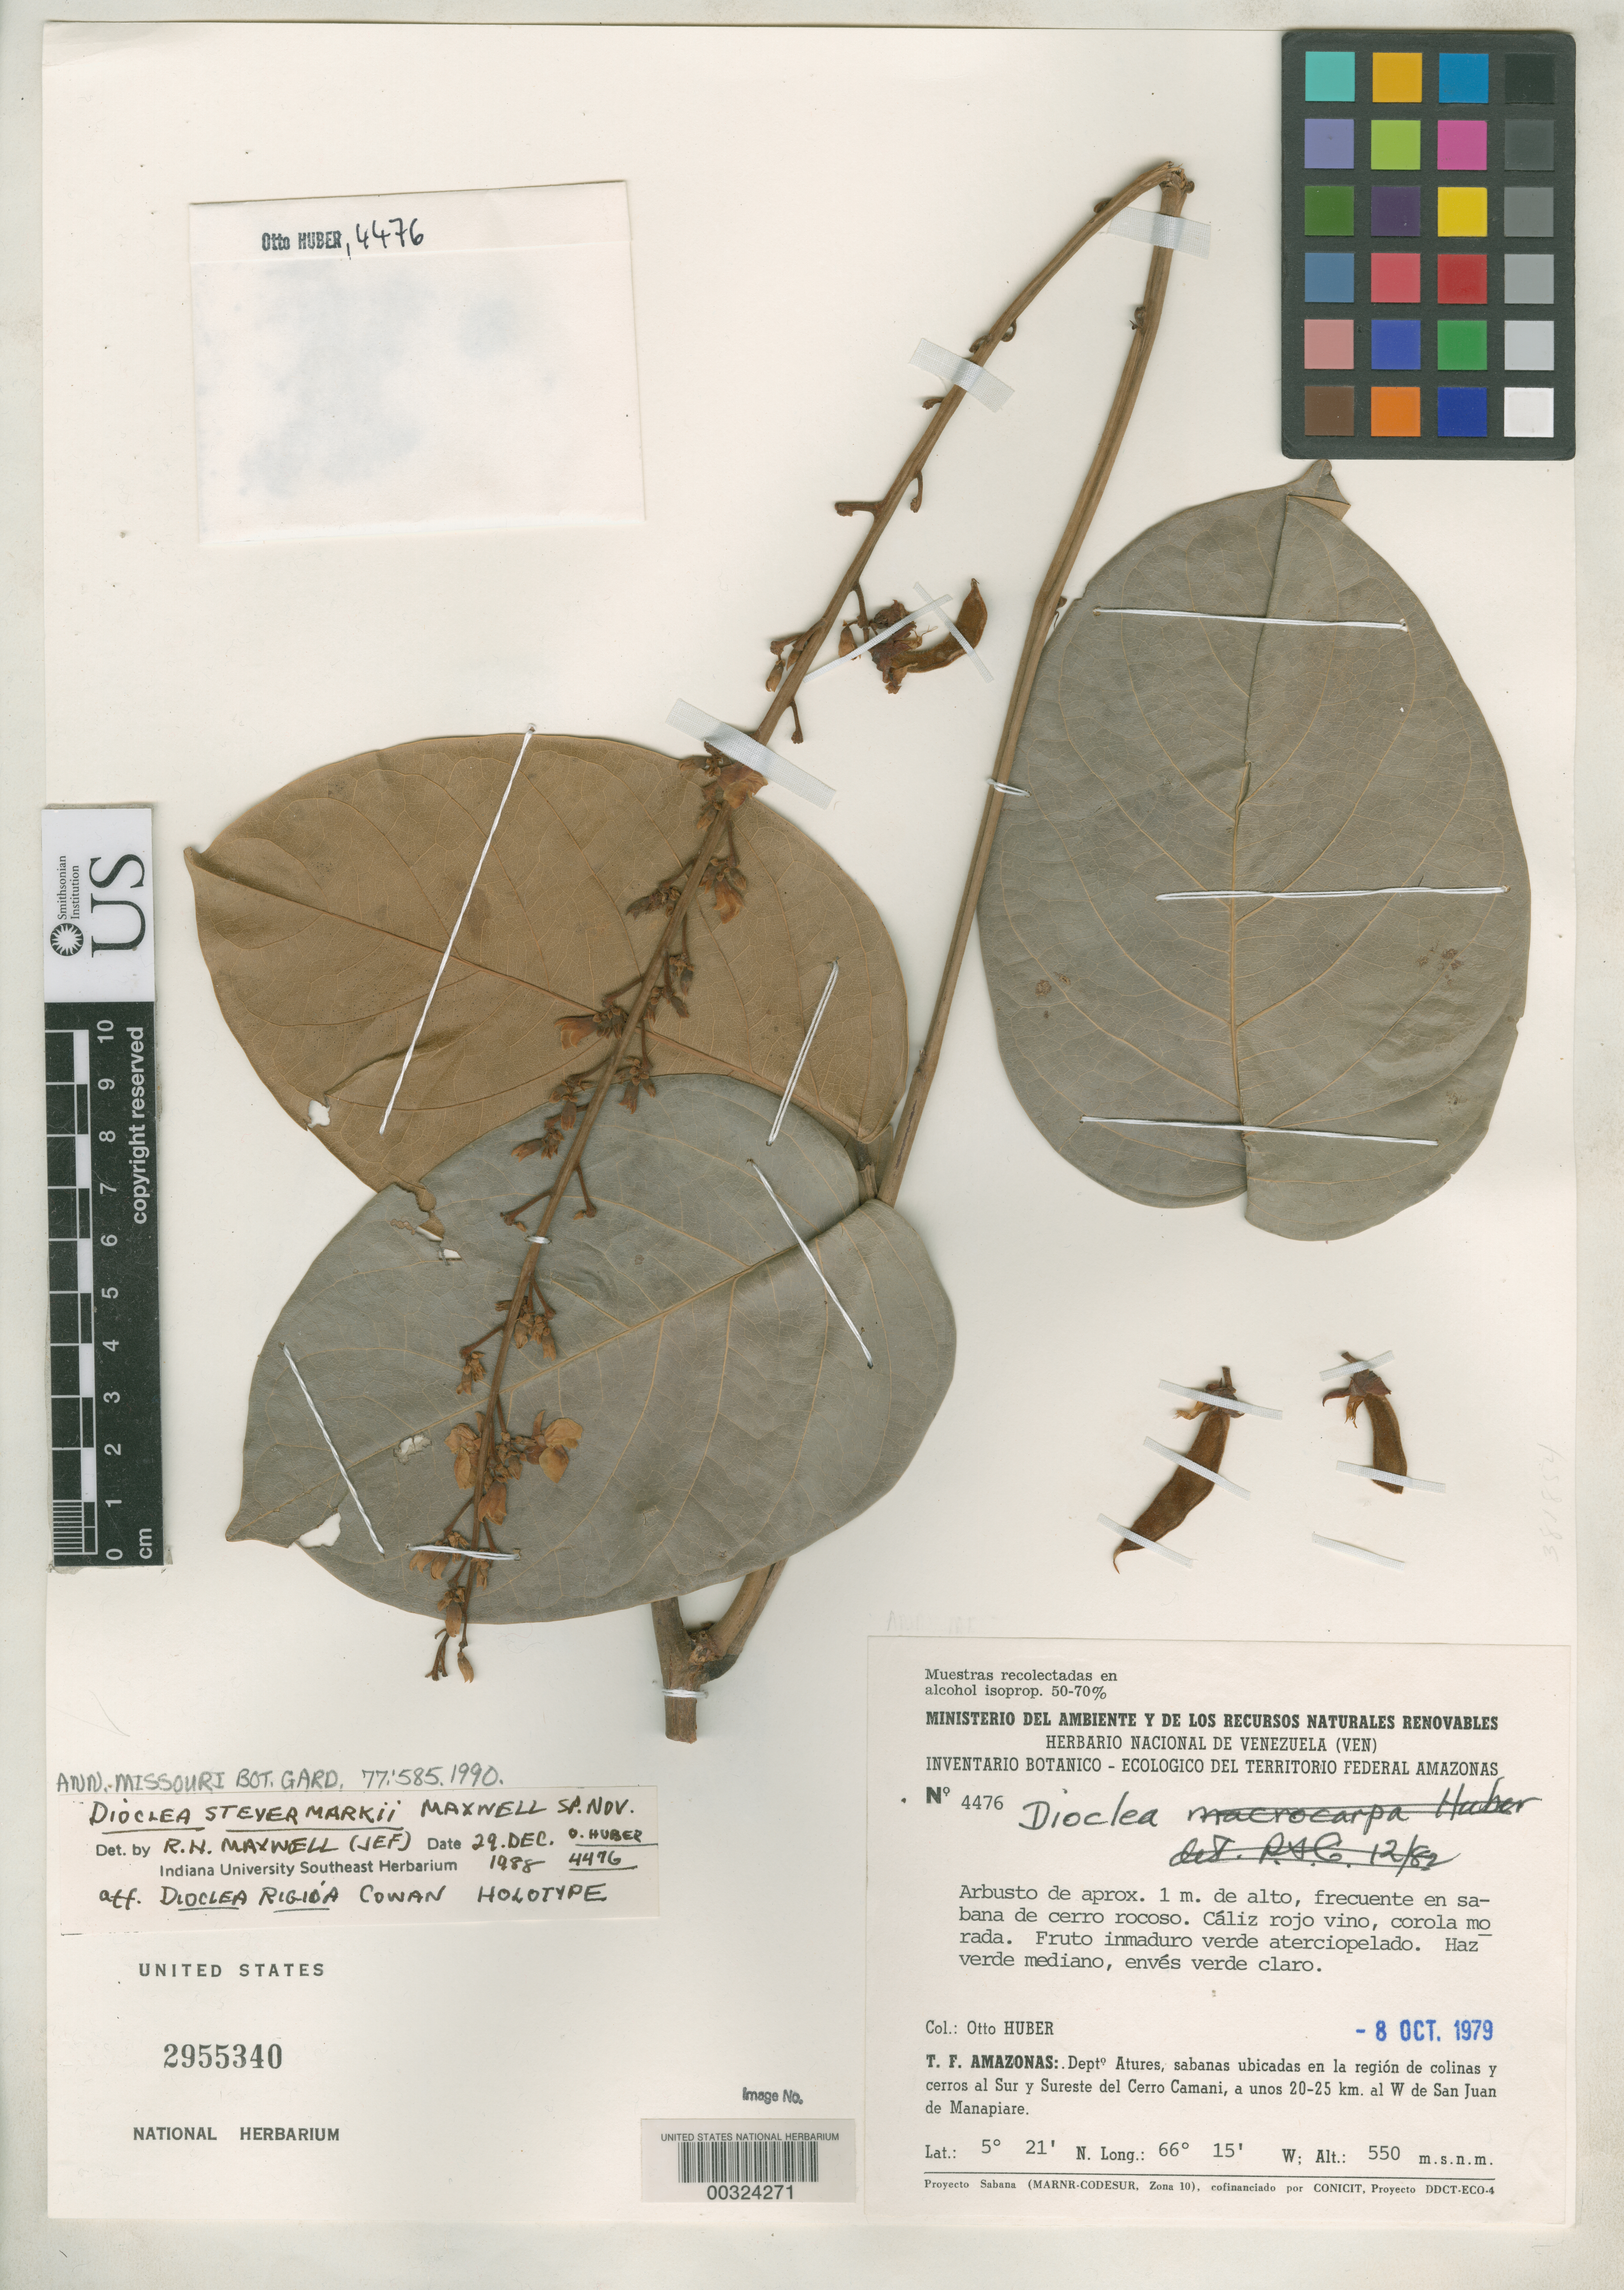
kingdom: Plantae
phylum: Tracheophyta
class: Magnoliopsida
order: Fabales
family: Fabaceae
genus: Dioclea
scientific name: Dioclea steyermarkii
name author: R.H. Maxwell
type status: Holotype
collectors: O. Huber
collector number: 4476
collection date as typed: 08 Oct 1979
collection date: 1979-10-08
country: Venezuela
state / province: Amazonas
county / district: Atures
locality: Savannas, situated in region of hills & ridges S & SE of Cerro Camani.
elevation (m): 550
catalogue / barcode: US 2955340